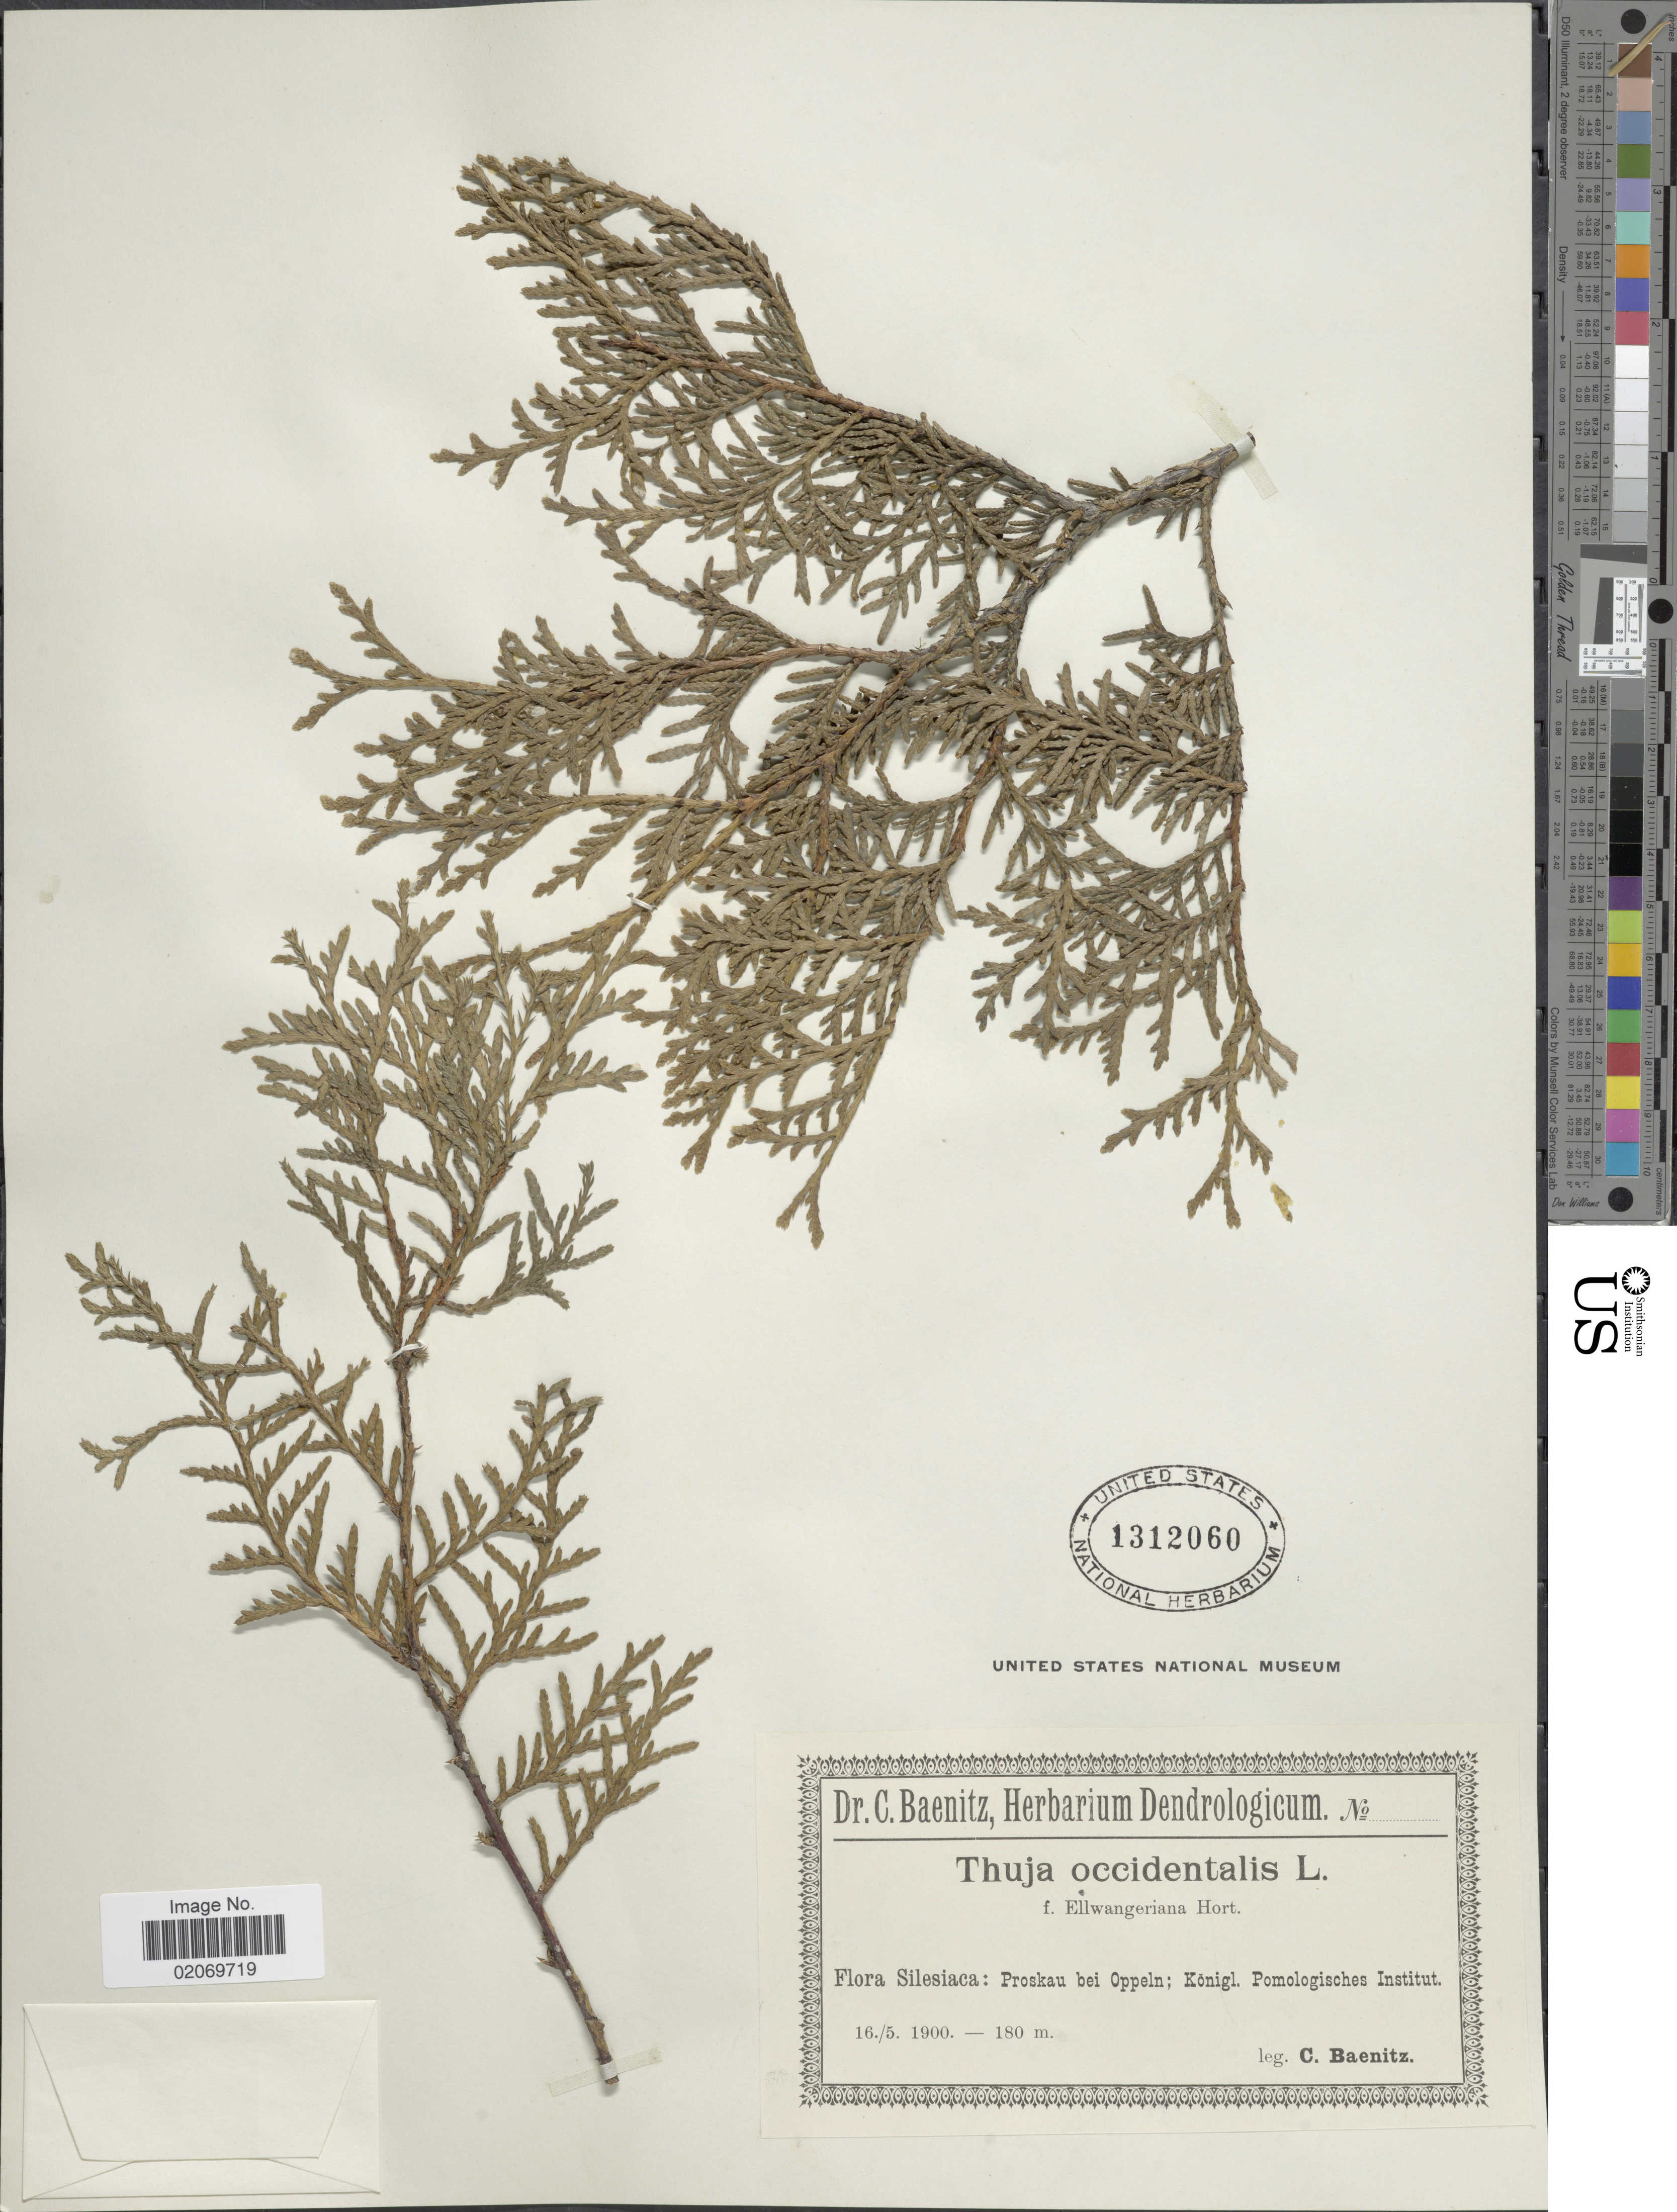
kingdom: Plantae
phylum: Tracheophyta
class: Pinopsida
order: Pinales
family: Cupressaceae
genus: Thuja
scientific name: Thuja occidentalis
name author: L.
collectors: C. G. Baenitz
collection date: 1900-05-16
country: Poland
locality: Silesiaca: Proskau bei Oppln; Königl. Pomologisches Institut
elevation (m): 180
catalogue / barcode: US 1312060